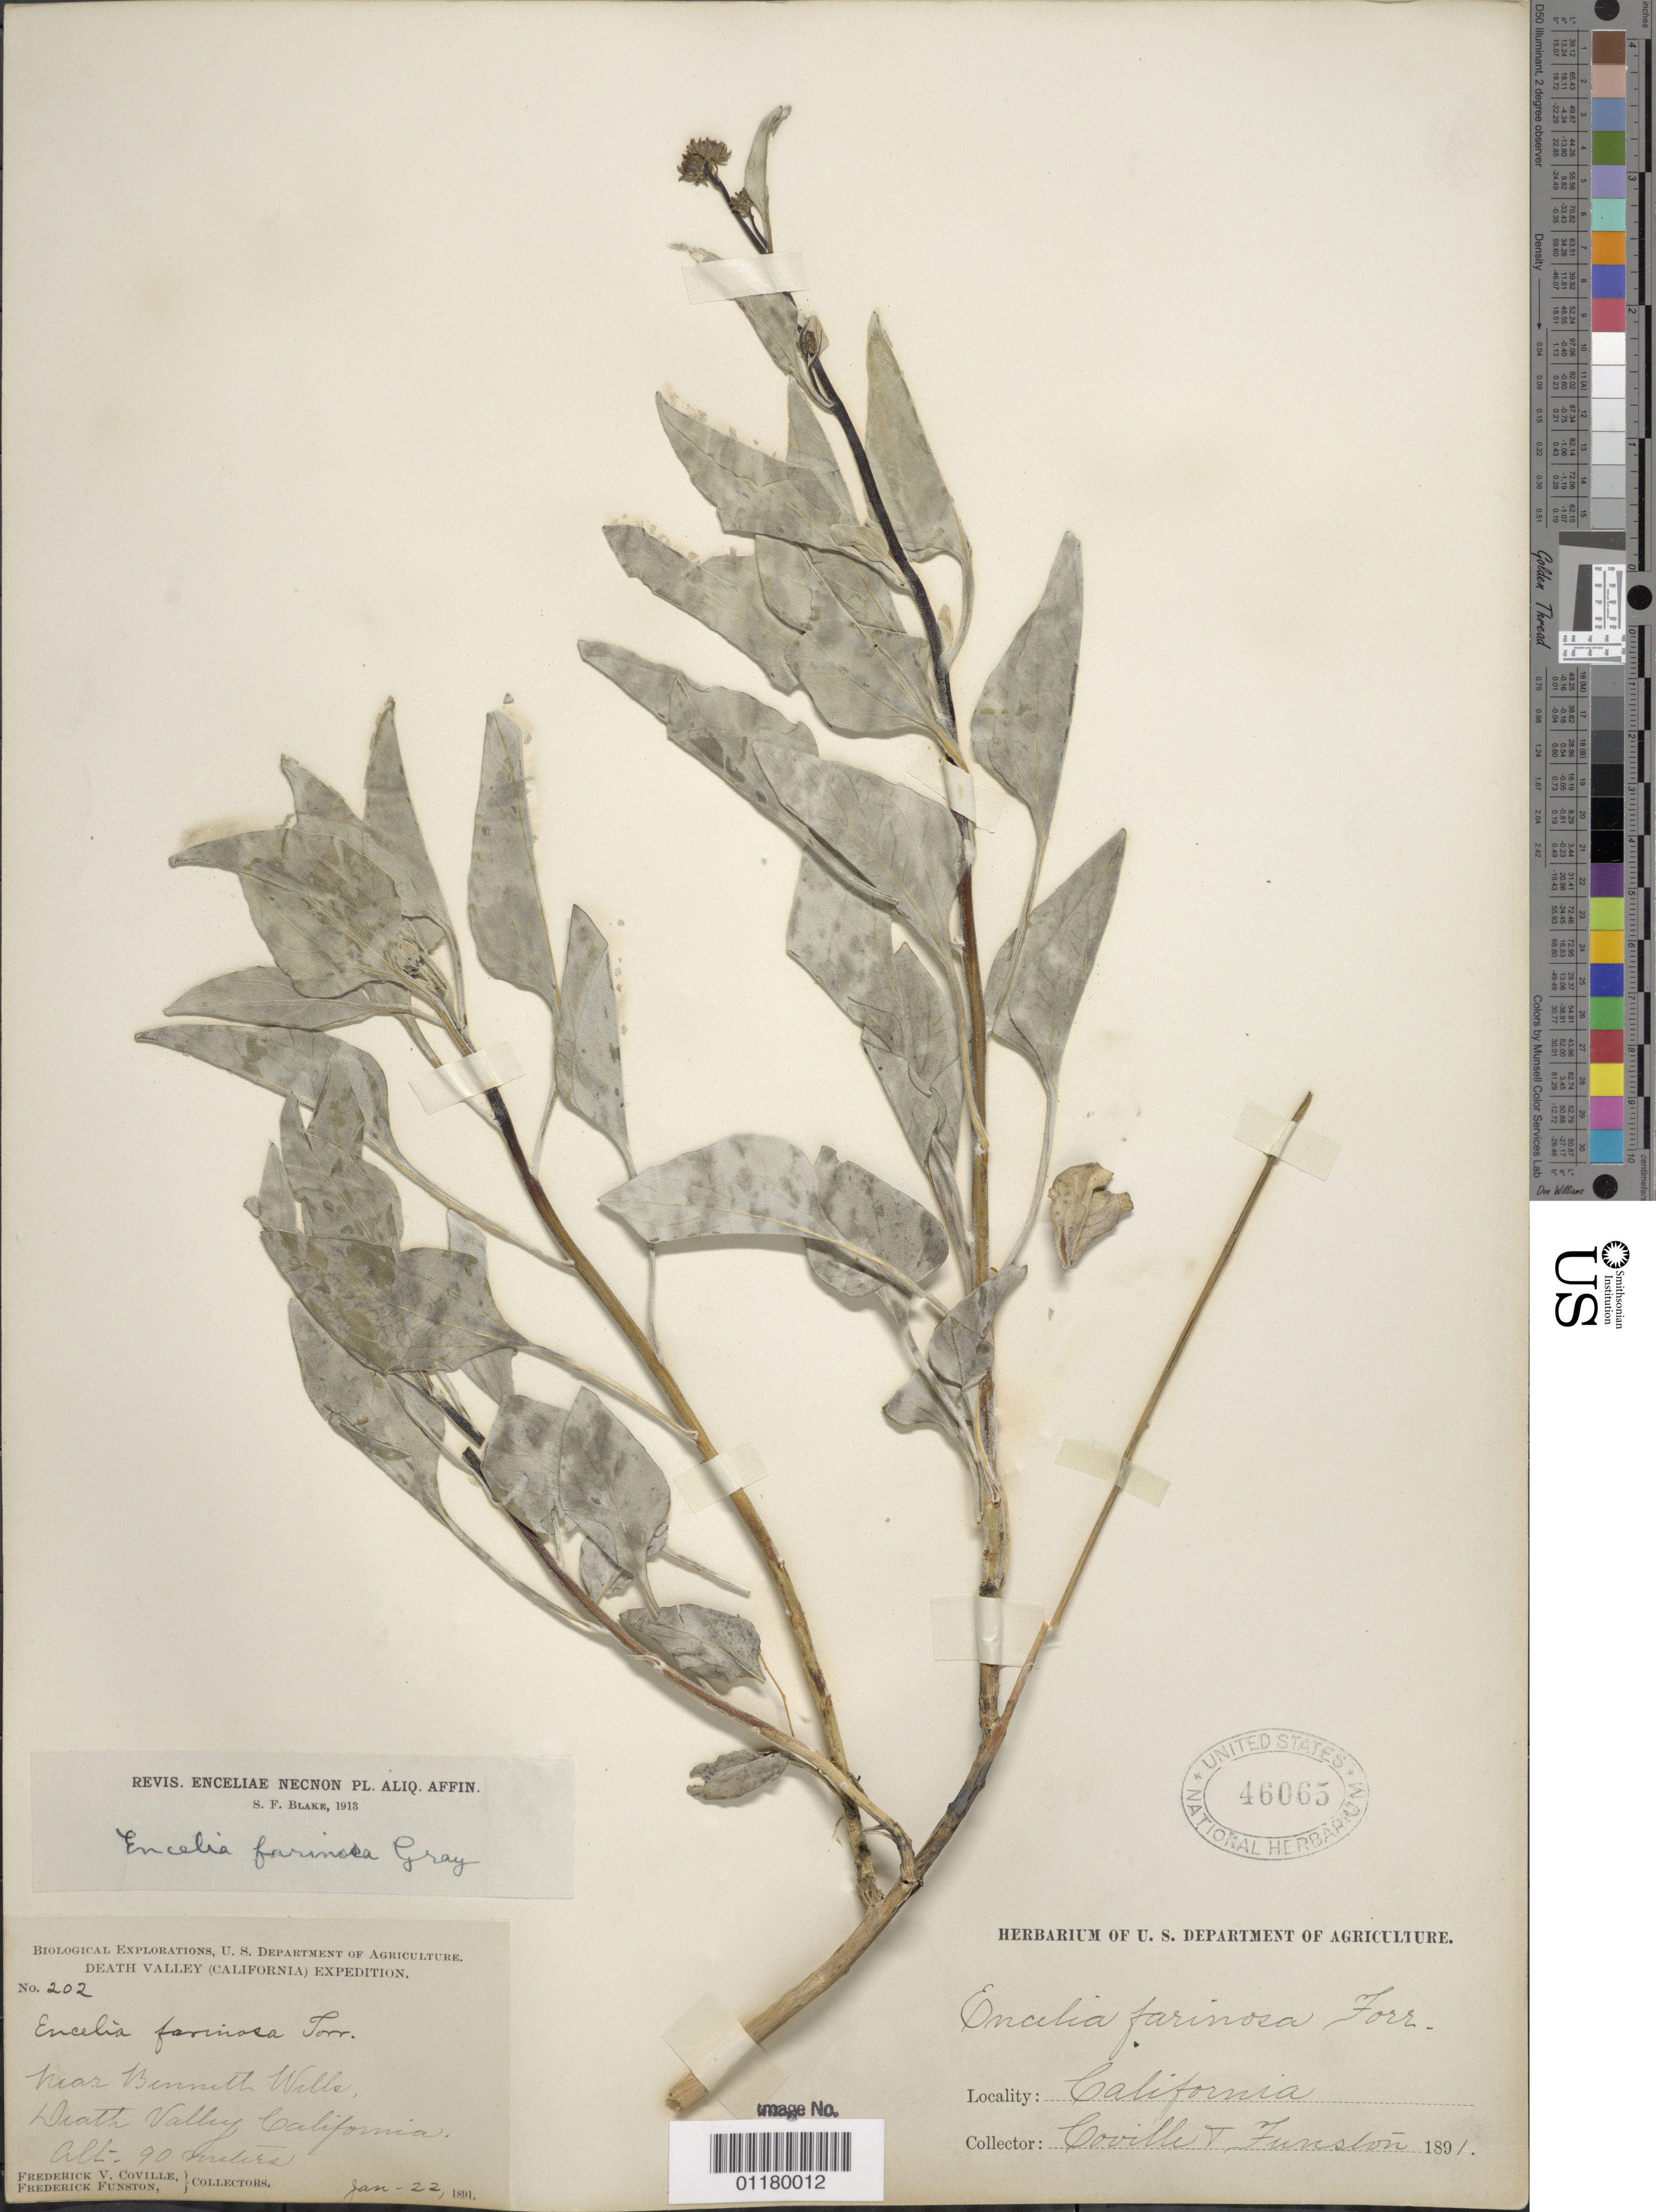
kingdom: Plantae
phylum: Tracheophyta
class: Magnoliopsida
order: Asterales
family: Asteraceae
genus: Encelia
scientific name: Encelia farinosa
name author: A. Gray ex Torr. in Emory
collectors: F. V. Coville & F. Funston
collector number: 202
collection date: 1891-01-22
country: United States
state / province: California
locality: Death Valley, near Bennett Wills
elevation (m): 90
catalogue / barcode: US 46065